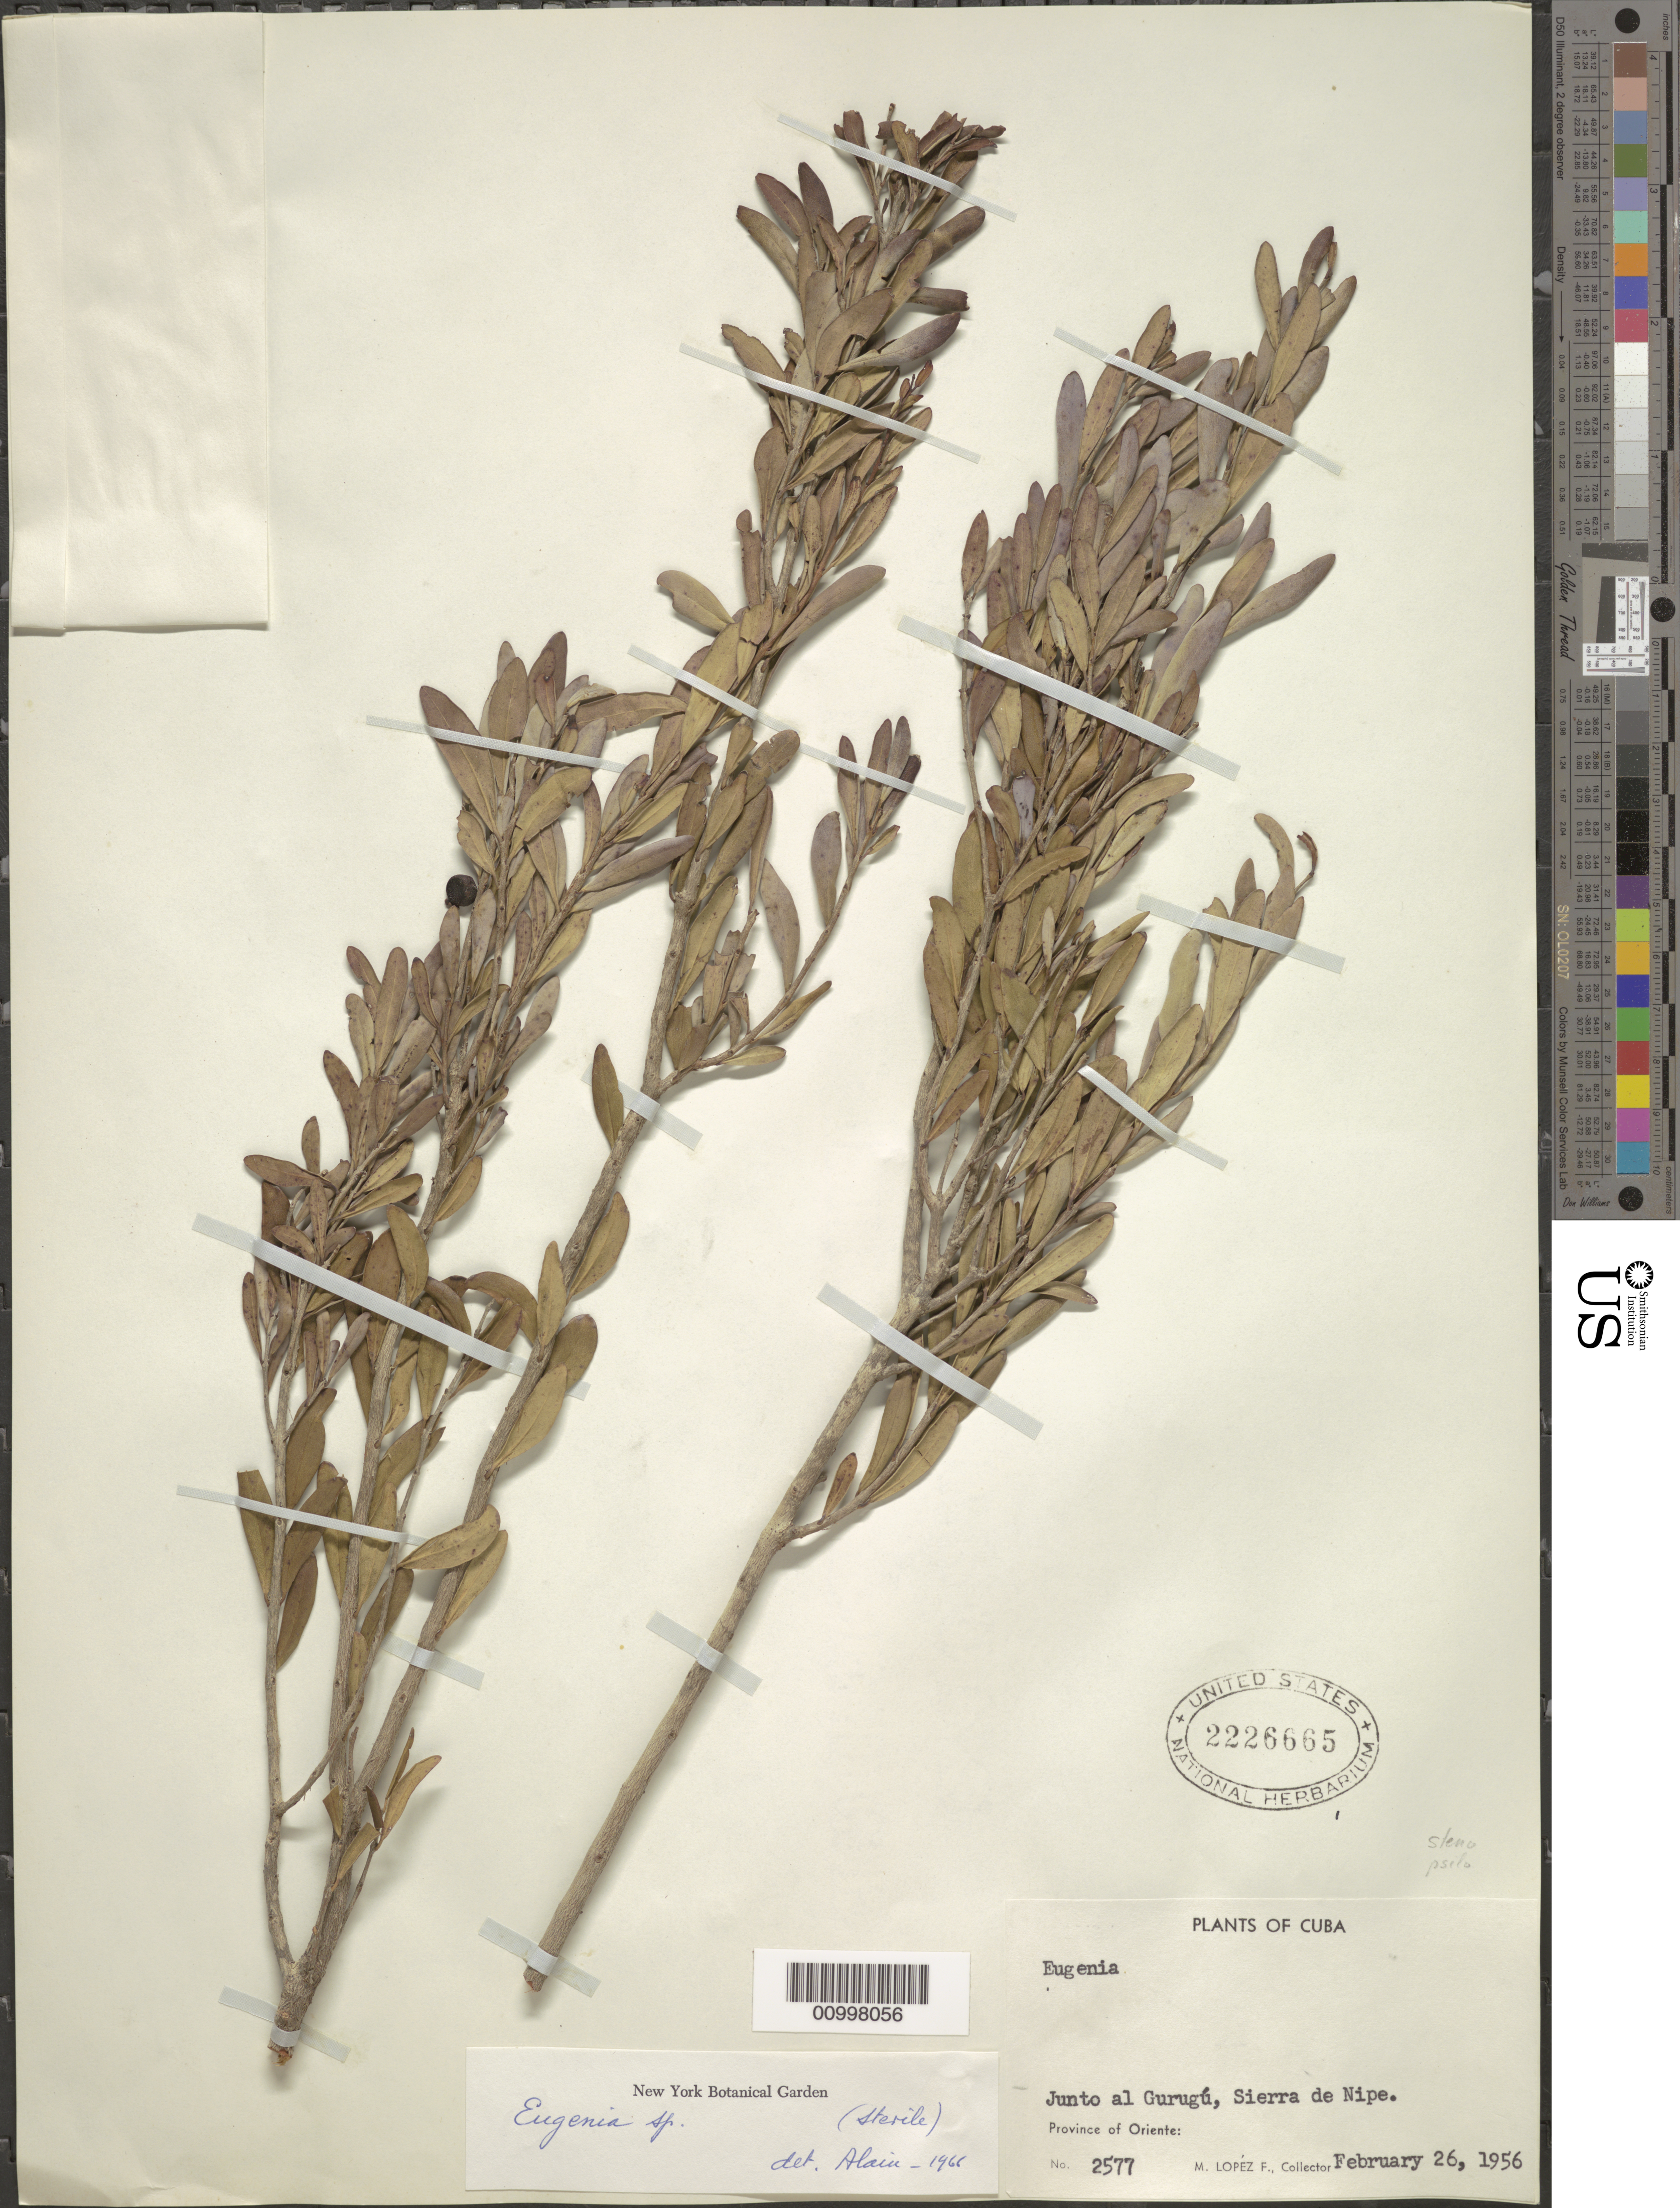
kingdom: Plantae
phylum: Tracheophyta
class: Magnoliopsida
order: Myrtales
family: Myrtaceae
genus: Eugenia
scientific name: Eugenia sp.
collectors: M. López Figueiras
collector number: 2577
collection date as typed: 26 Feb 1956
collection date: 1956-02-26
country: Cuba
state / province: Holguín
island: Cuba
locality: Junto al Gurugú, Sierra de Nipe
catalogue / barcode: US 2226665